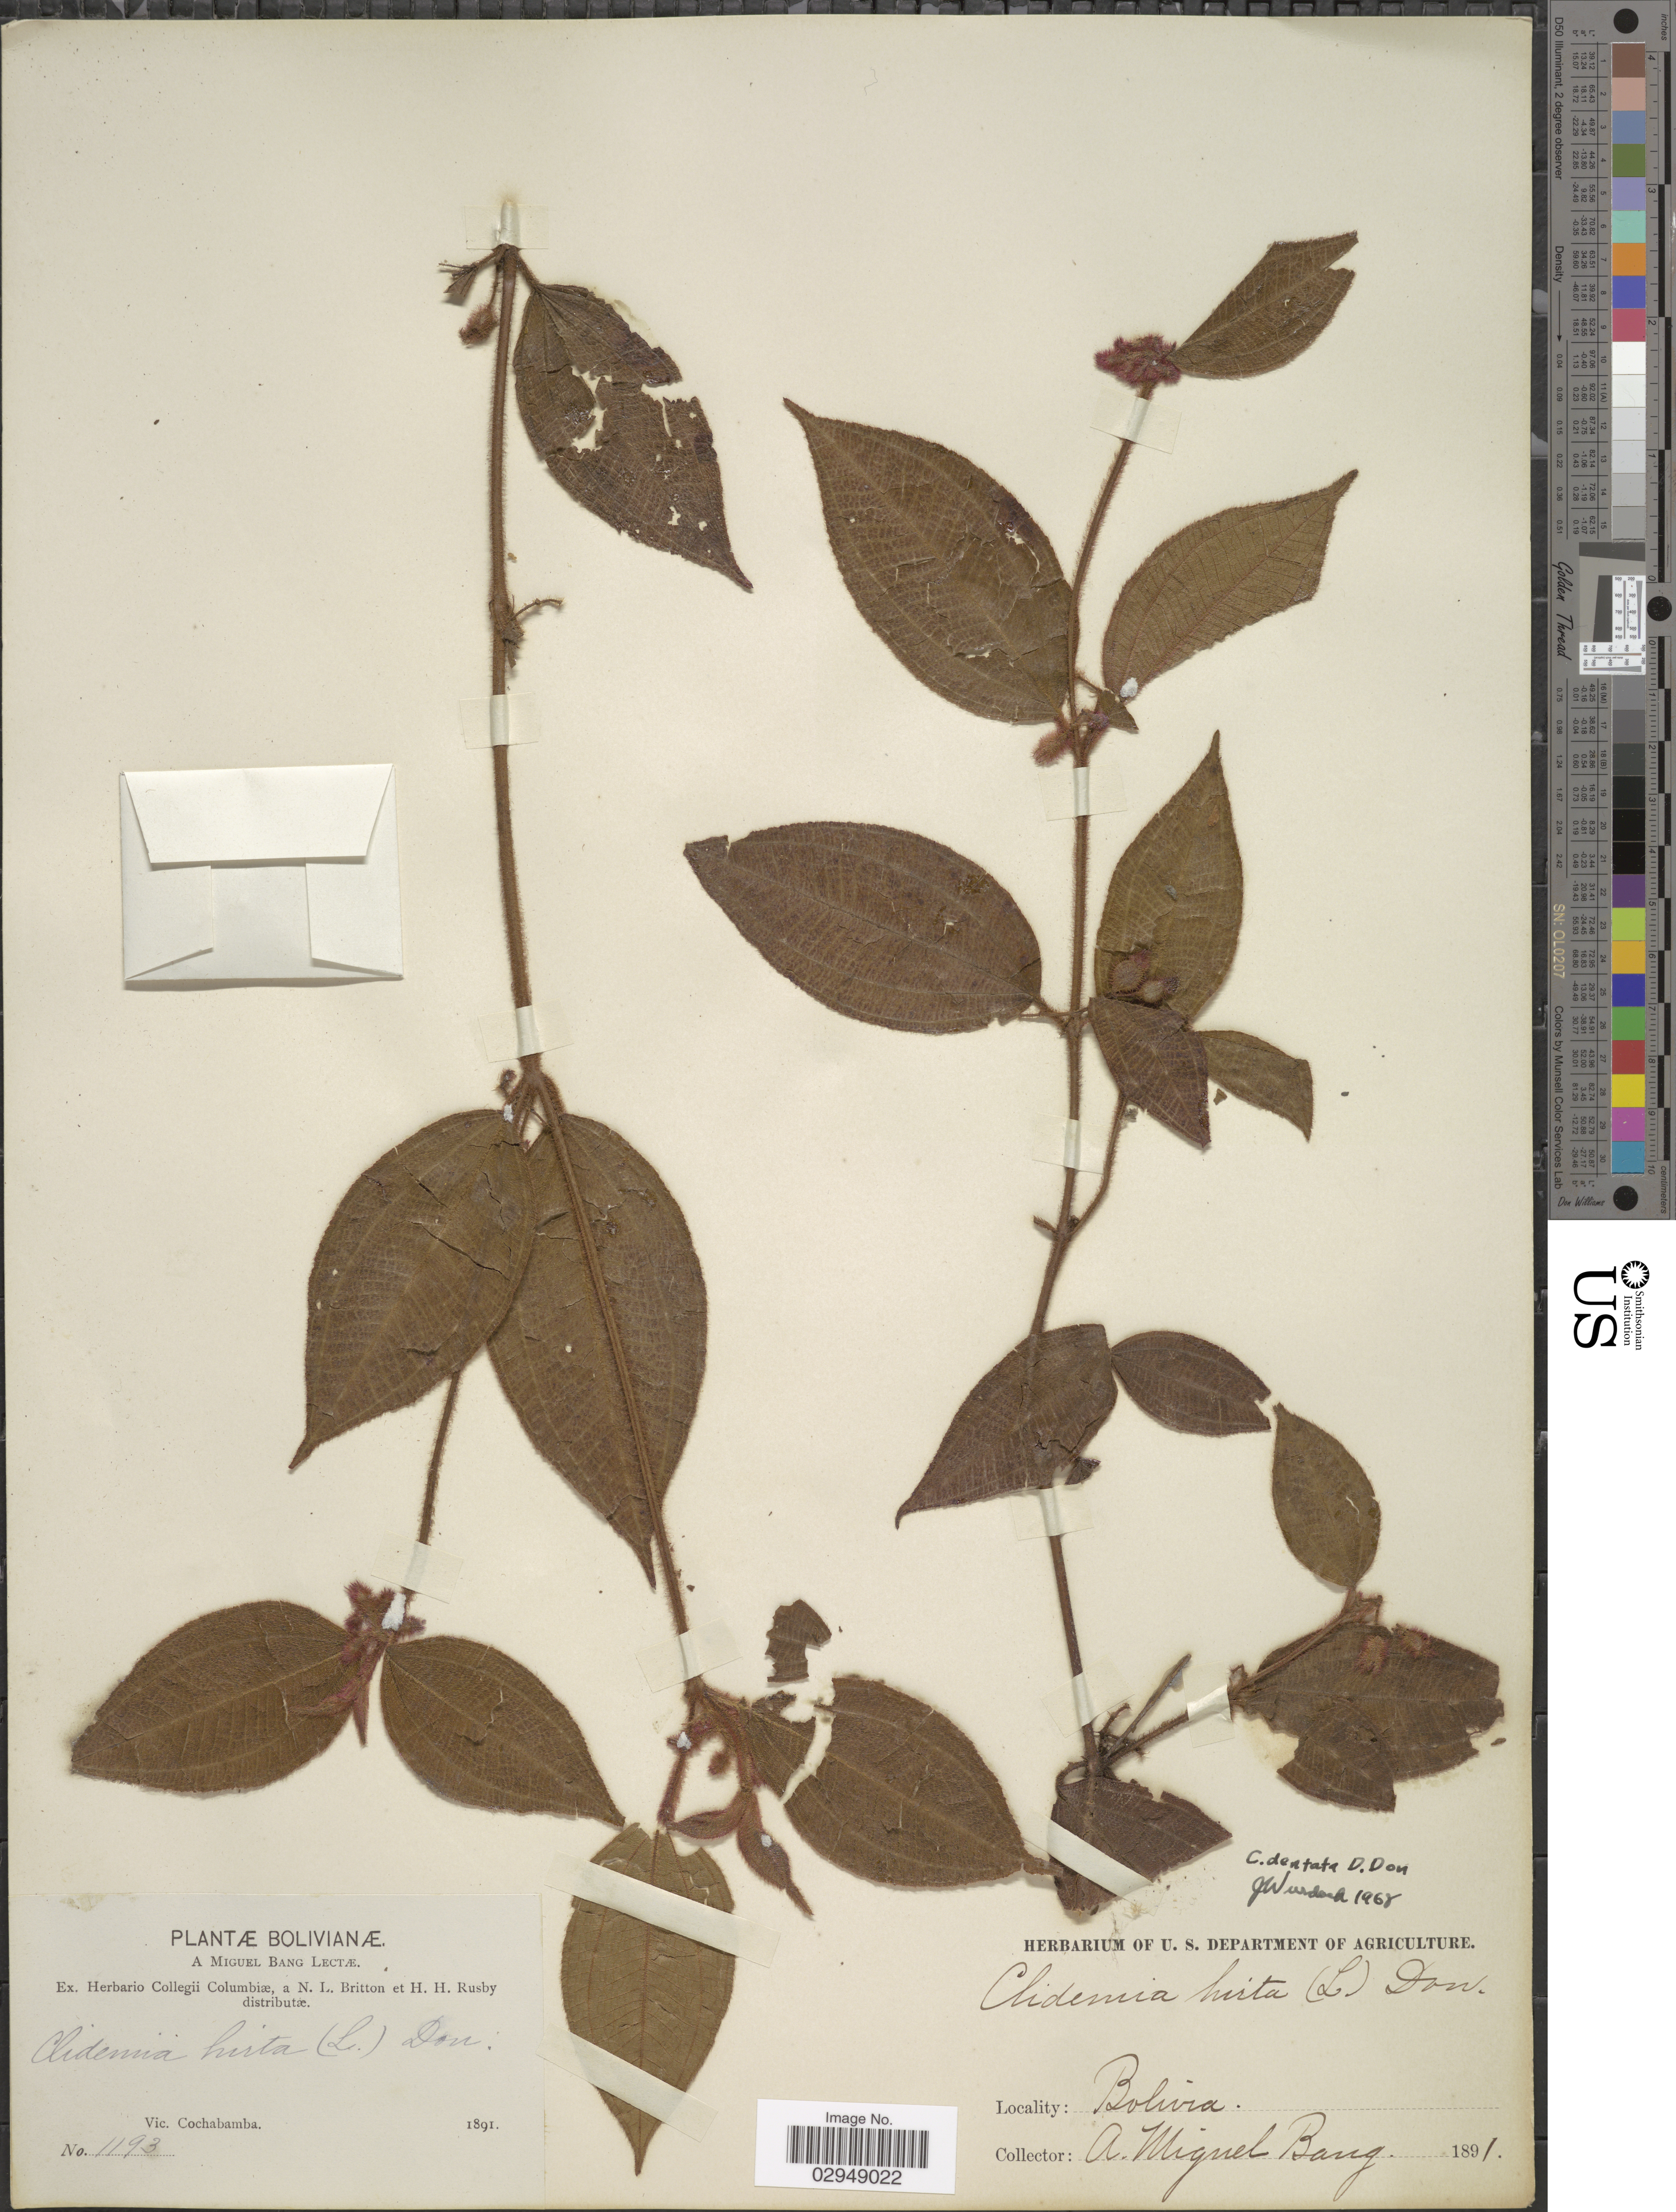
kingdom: Plantae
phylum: Tracheophyta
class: Magnoliopsida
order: Myrtales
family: Melastomataceae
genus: Clidemia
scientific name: Clidemia dentata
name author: D. Don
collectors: M. Bang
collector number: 1193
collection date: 1891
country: Bolivia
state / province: Cochabamba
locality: Vic. Cochabamba.